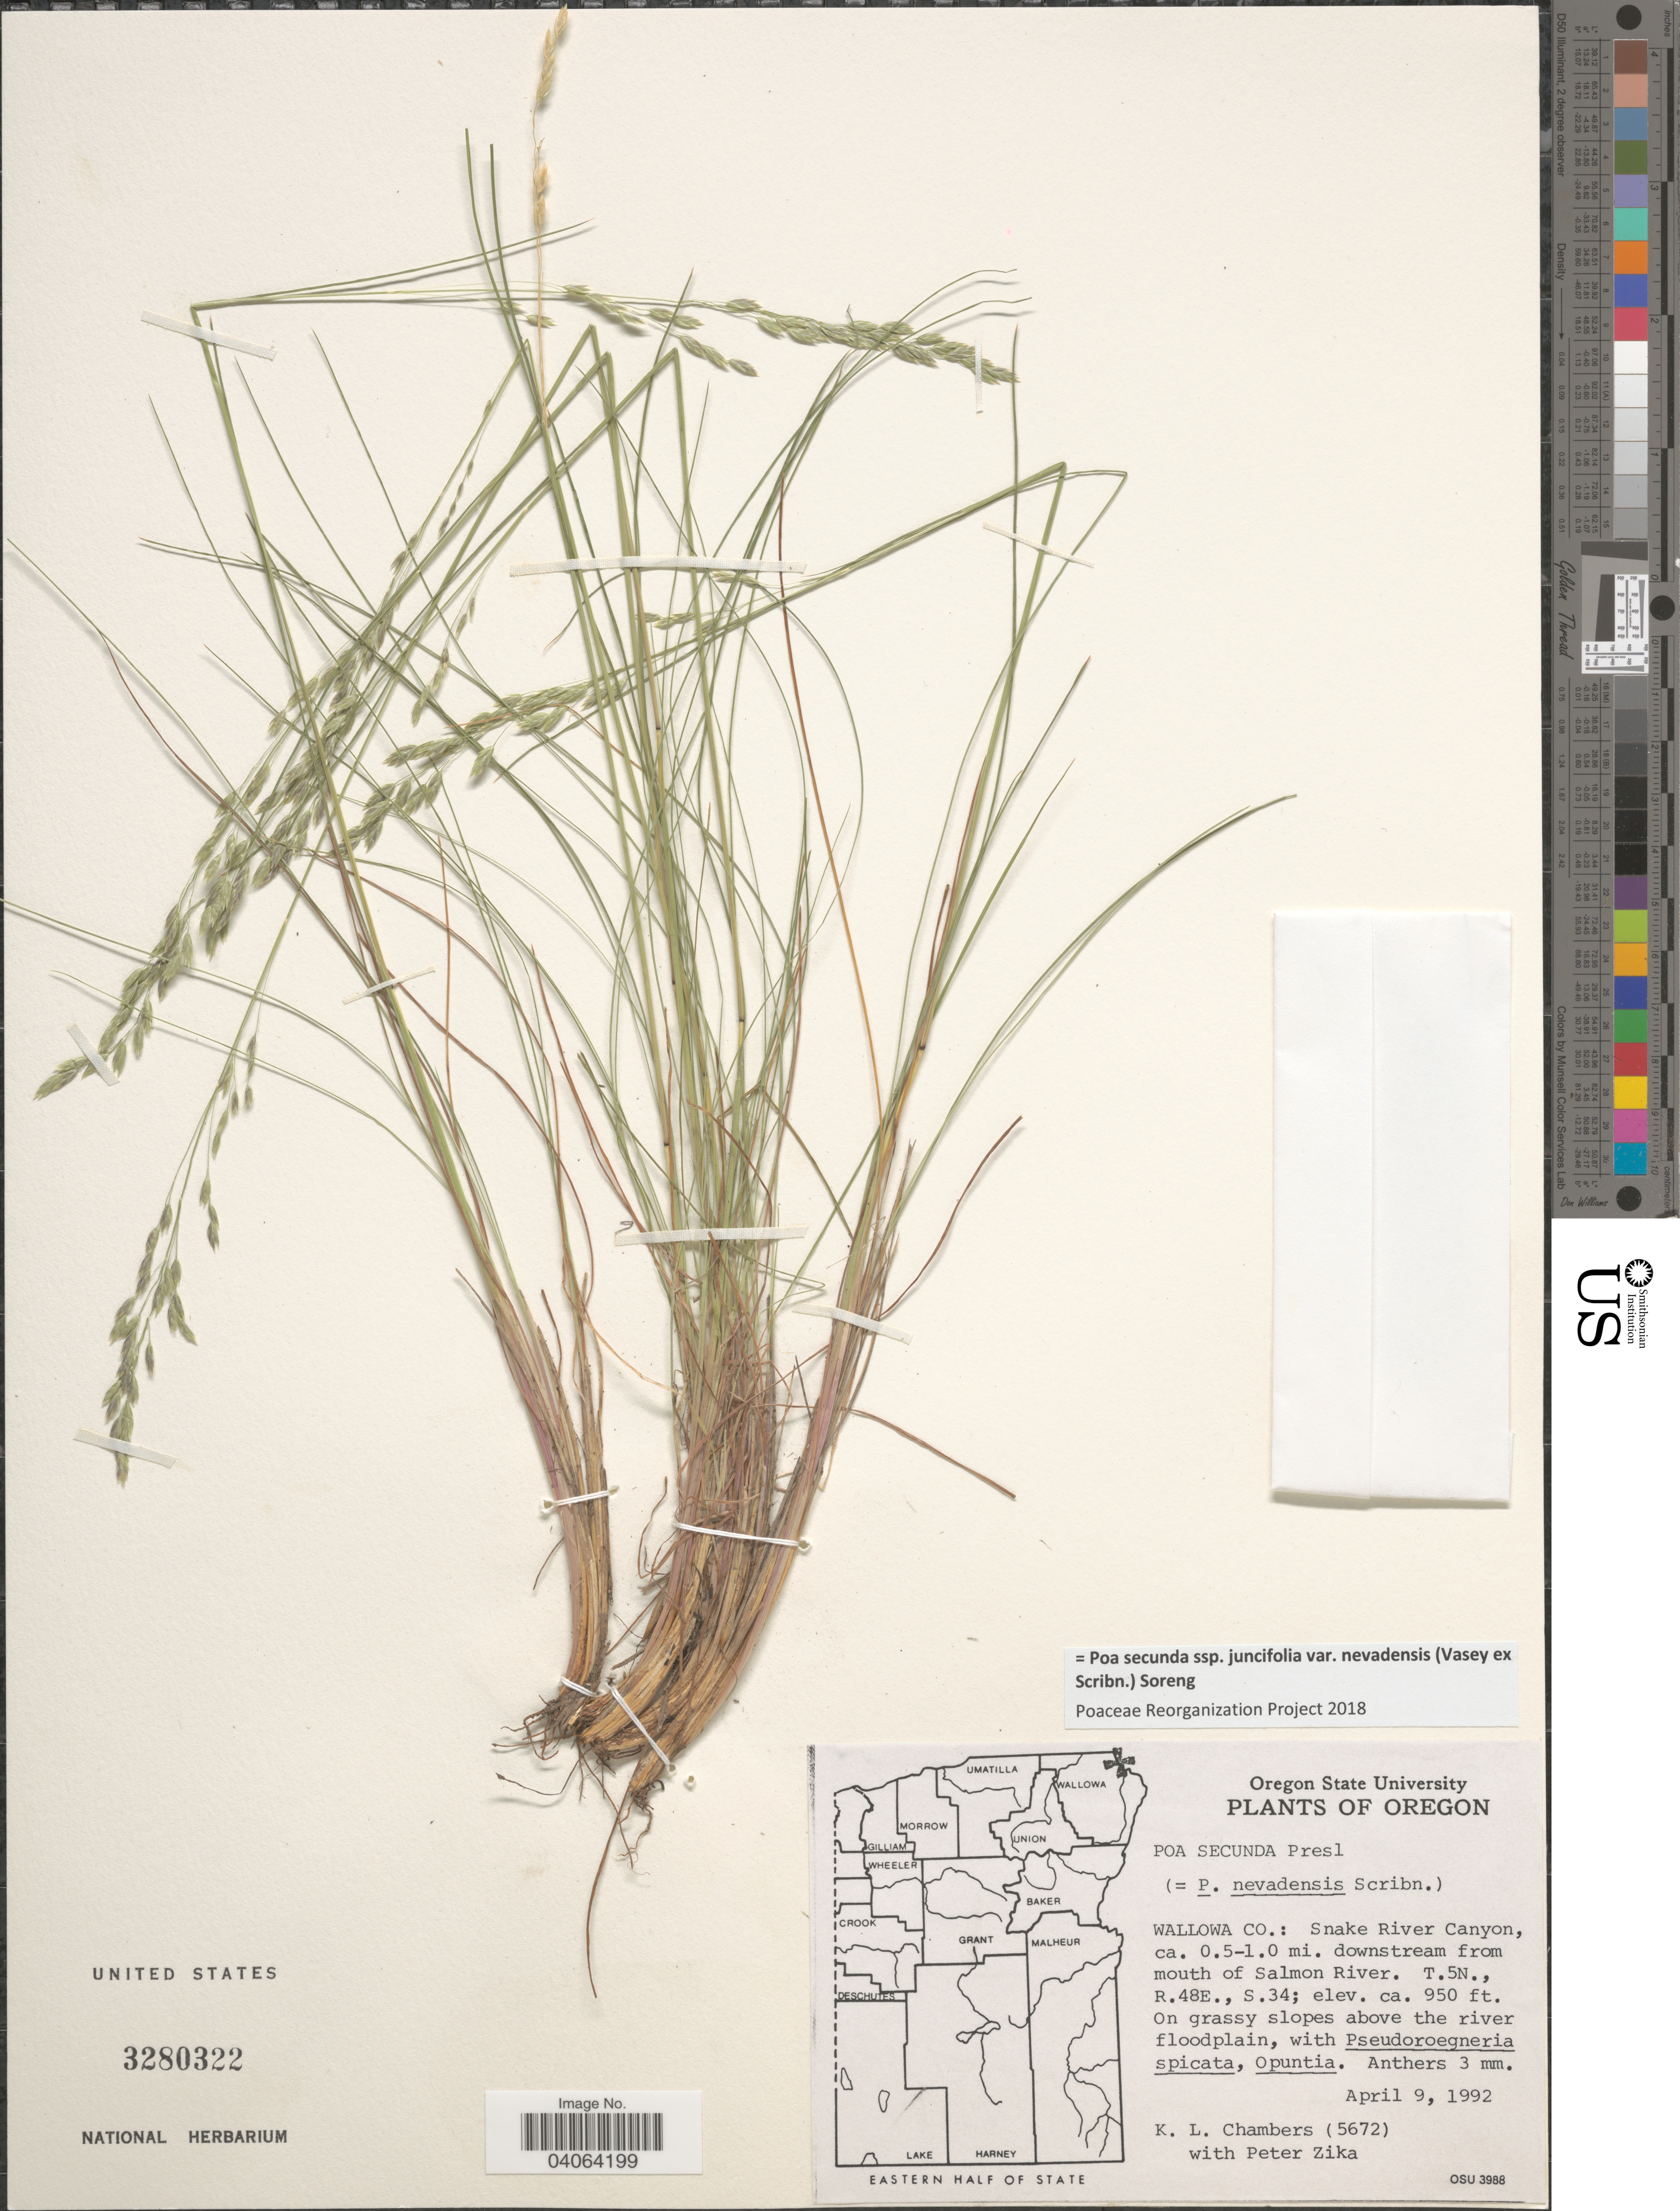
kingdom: Plantae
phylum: Tracheophyta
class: Liliopsida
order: Poales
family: Poaceae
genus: Poa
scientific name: Poa secunda subsp. juncifolia var. nevadensis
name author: (Vasey ex Scribn.) Soreng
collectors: K. Chambers & P. F. Zika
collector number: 5672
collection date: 1992-04-09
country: United States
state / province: Oregon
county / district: Wallowa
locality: Wallowa Co.: Snake River Canyon, ca. 0.5-1.0 mi. downstream from mouth of Salmon River. T.5N., R.48E., S.34.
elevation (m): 290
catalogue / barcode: US 3280322